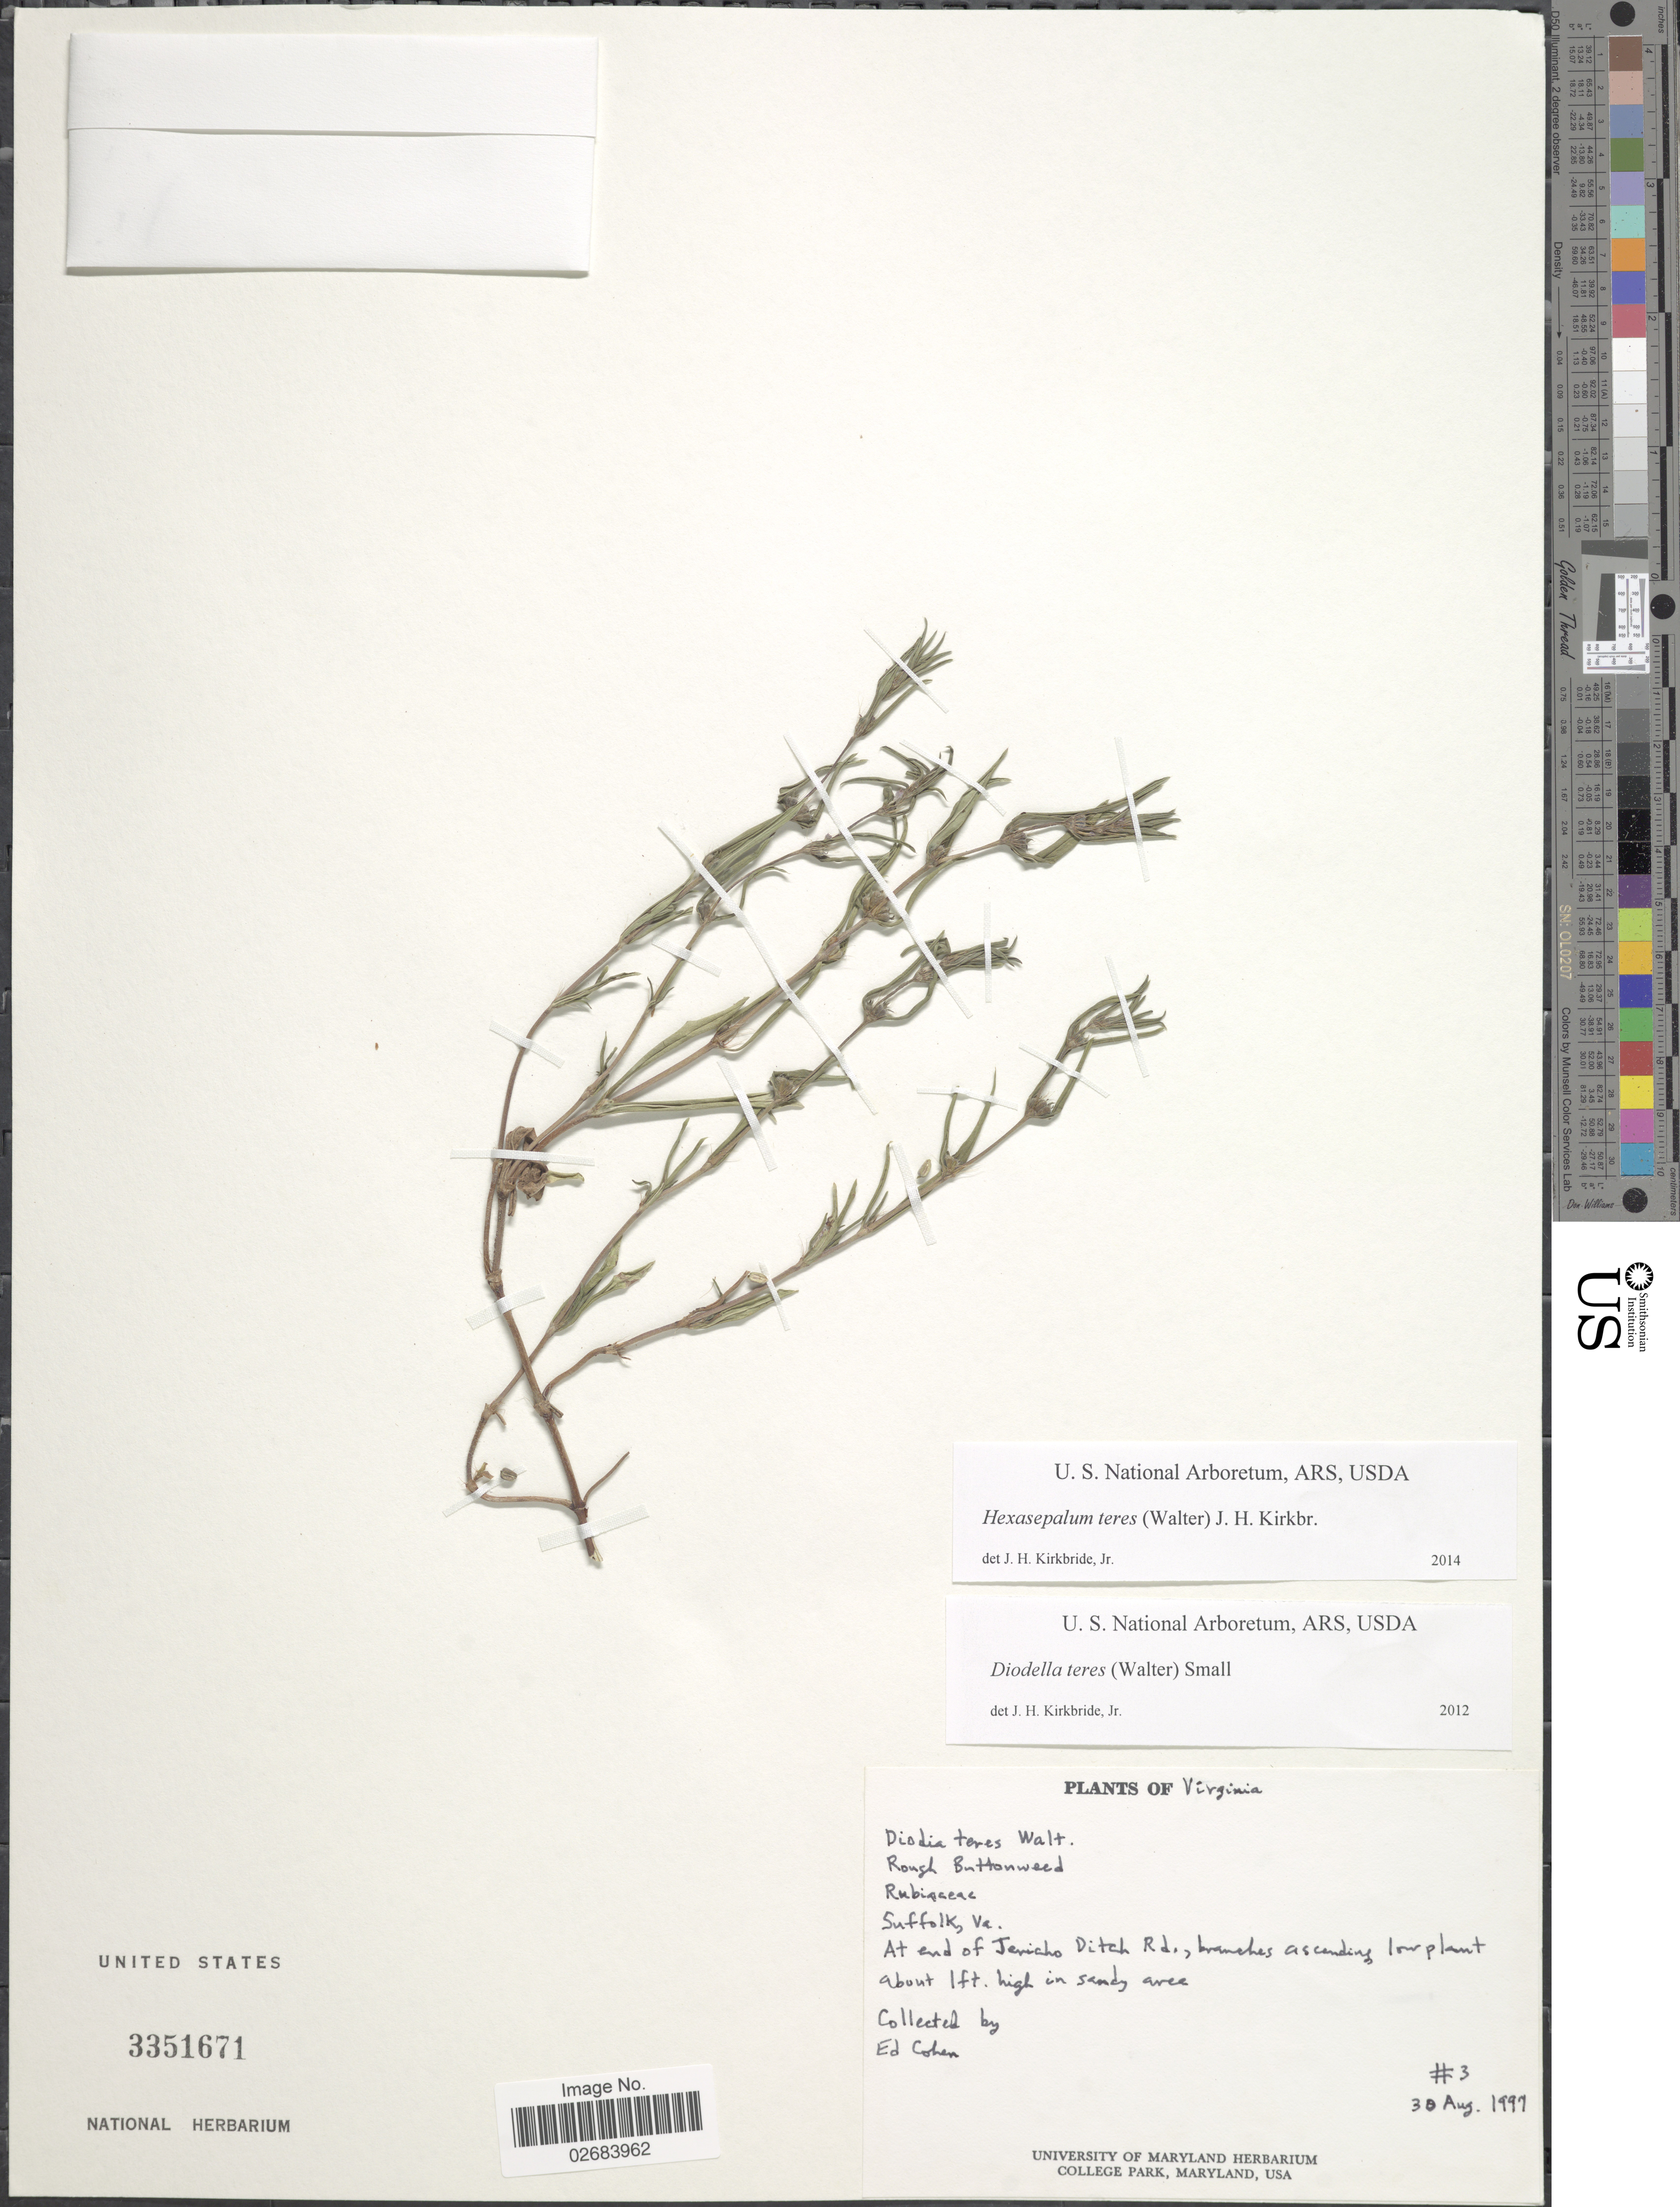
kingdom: Plantae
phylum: Tracheophyta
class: Magnoliopsida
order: Gentianales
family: Rubiaceae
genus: Diodia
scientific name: Diodia teres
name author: Walter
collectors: E. Cohen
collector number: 3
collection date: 1997-08-30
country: United States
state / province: Virginia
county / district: City of Suffolk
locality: Rough Buttonweed, Suffolk, at end of Jericho Ditch Rd.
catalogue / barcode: US 3351671